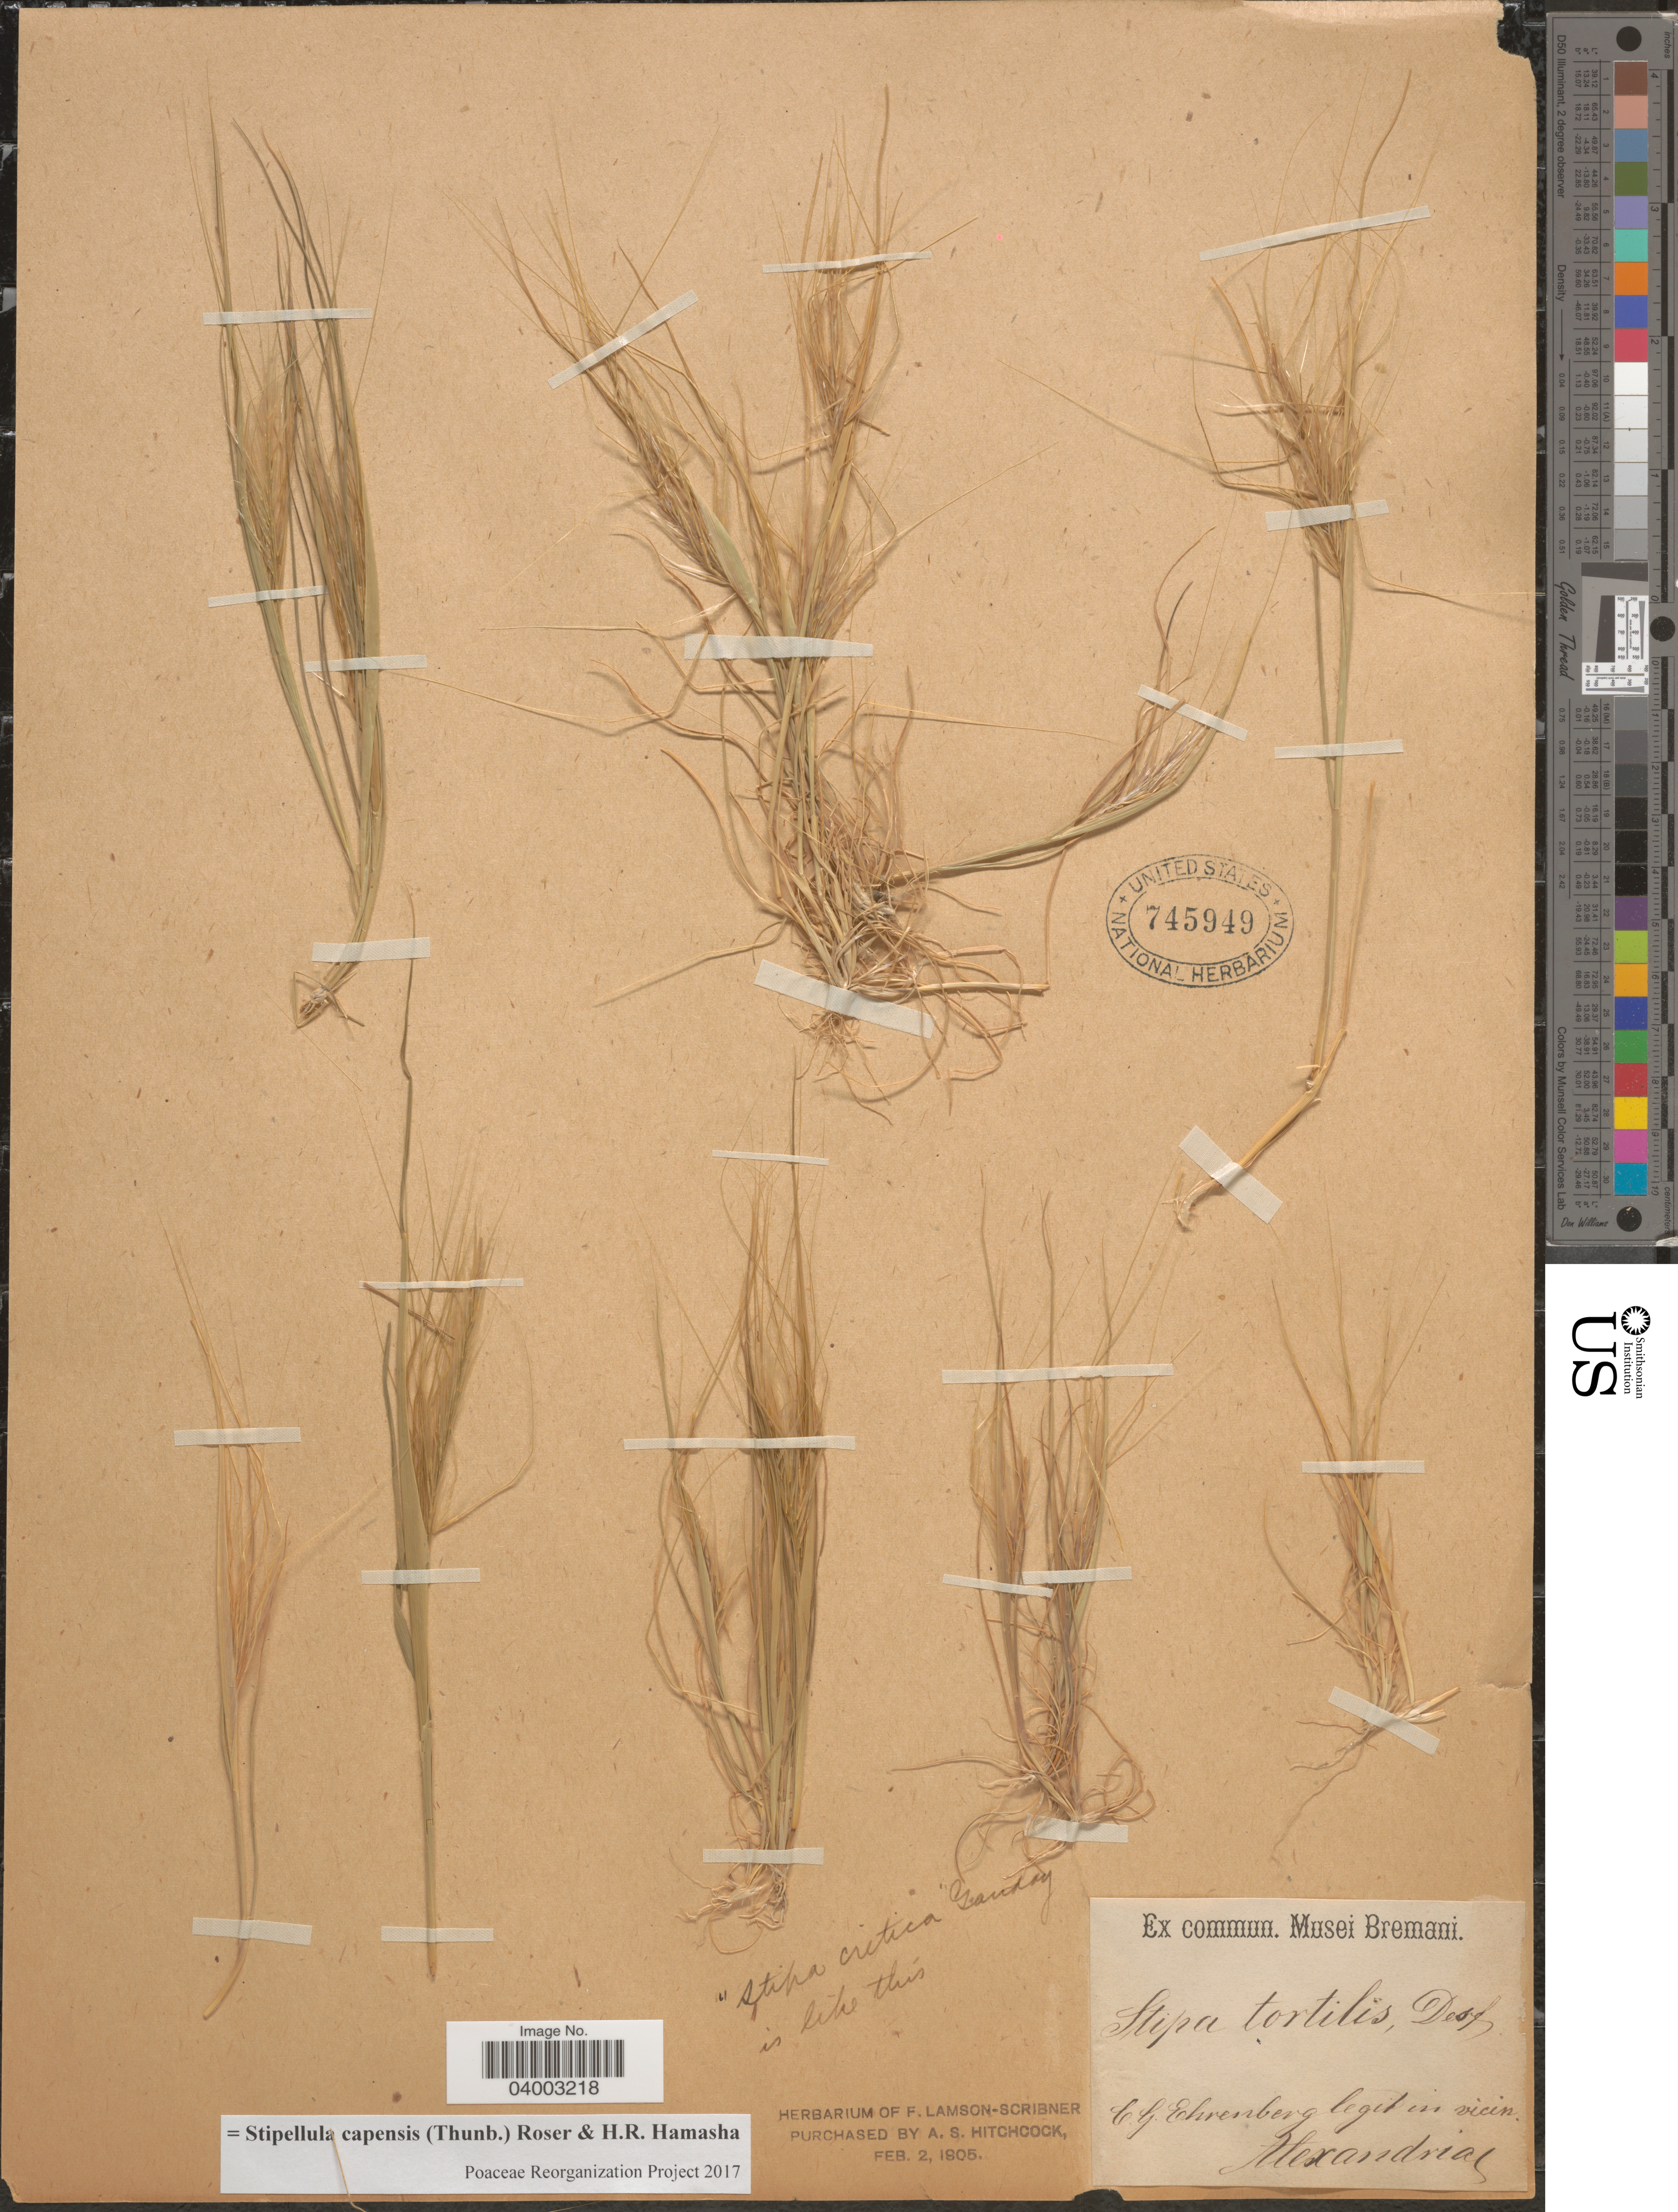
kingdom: Plantae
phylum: Tracheophyta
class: Liliopsida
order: Poales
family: Poaceae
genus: Stipellula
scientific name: Stipellula capensis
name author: (Thunb.) Röser & H. R. Hamasha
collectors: C. Ehrenberg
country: Egypt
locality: In vicin Alexandria.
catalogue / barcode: US 745949